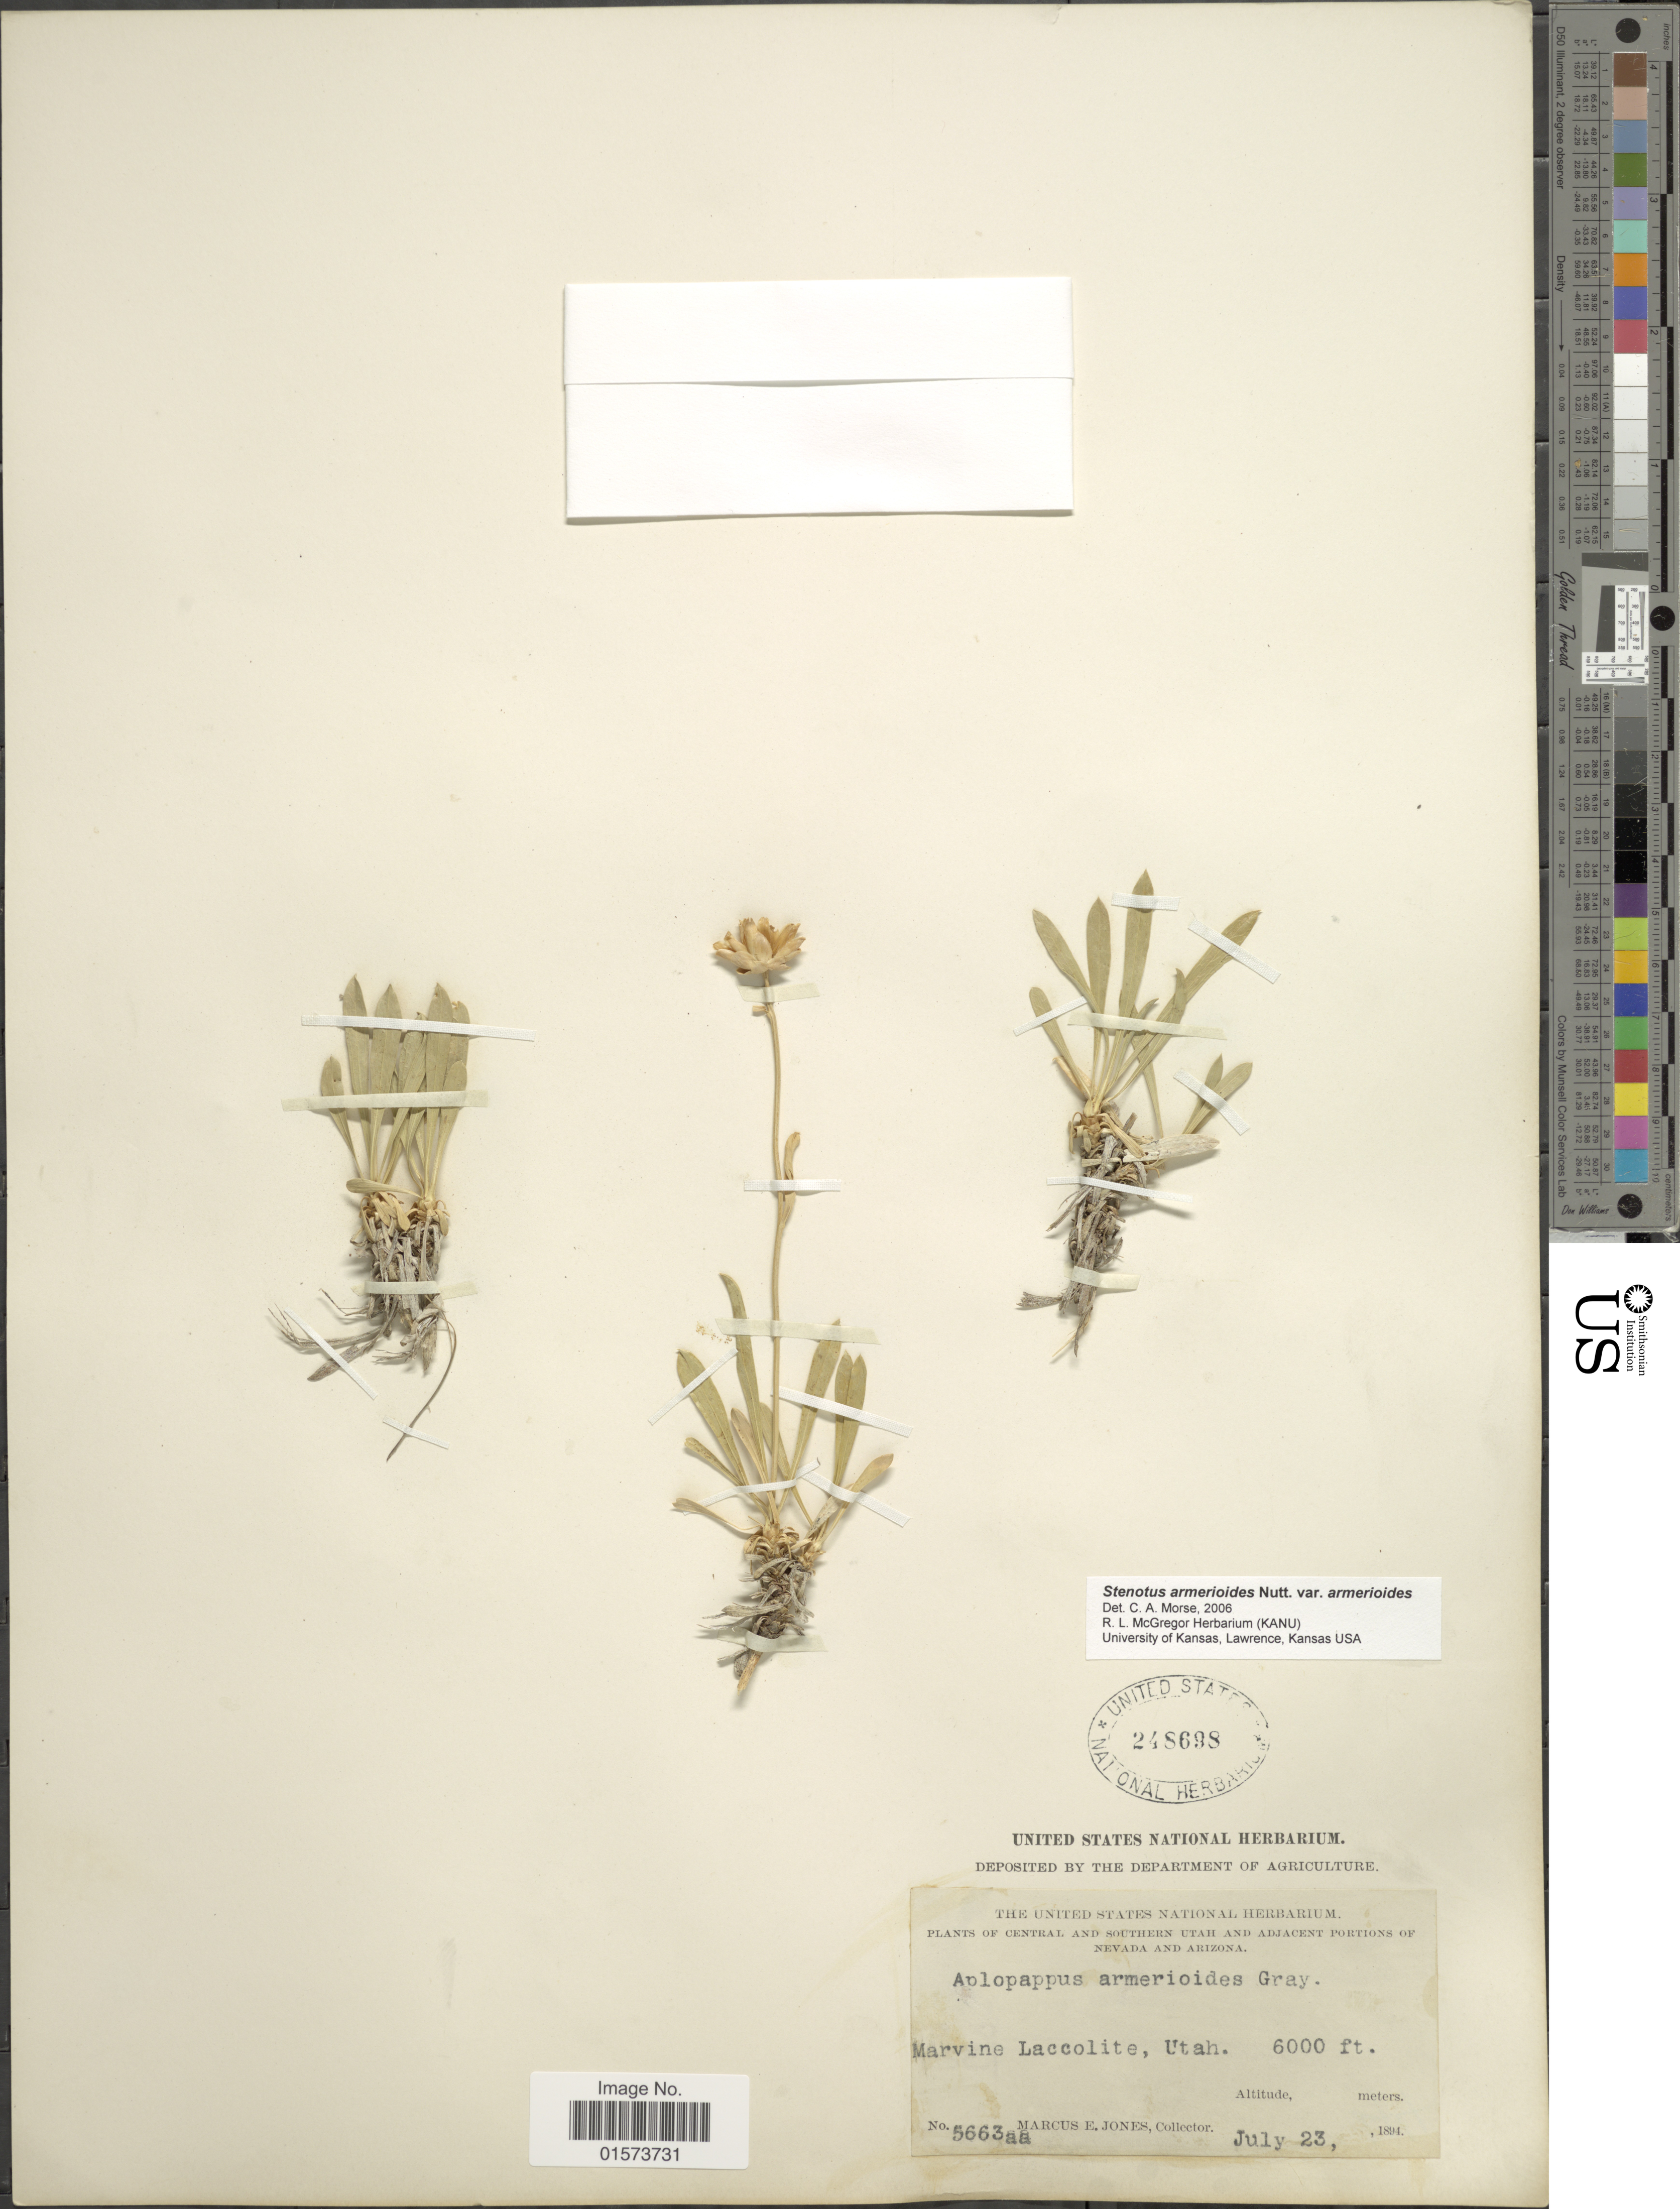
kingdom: Plantae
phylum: Tracheophyta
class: Magnoliopsida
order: Asterales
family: Asteraceae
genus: Stenotus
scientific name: Stenotus armerioides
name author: Nutt.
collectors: M. E. Jones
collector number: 5663aa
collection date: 1894-07-23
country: United States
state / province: Utah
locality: Marvine Laccolite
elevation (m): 1829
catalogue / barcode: US 248698